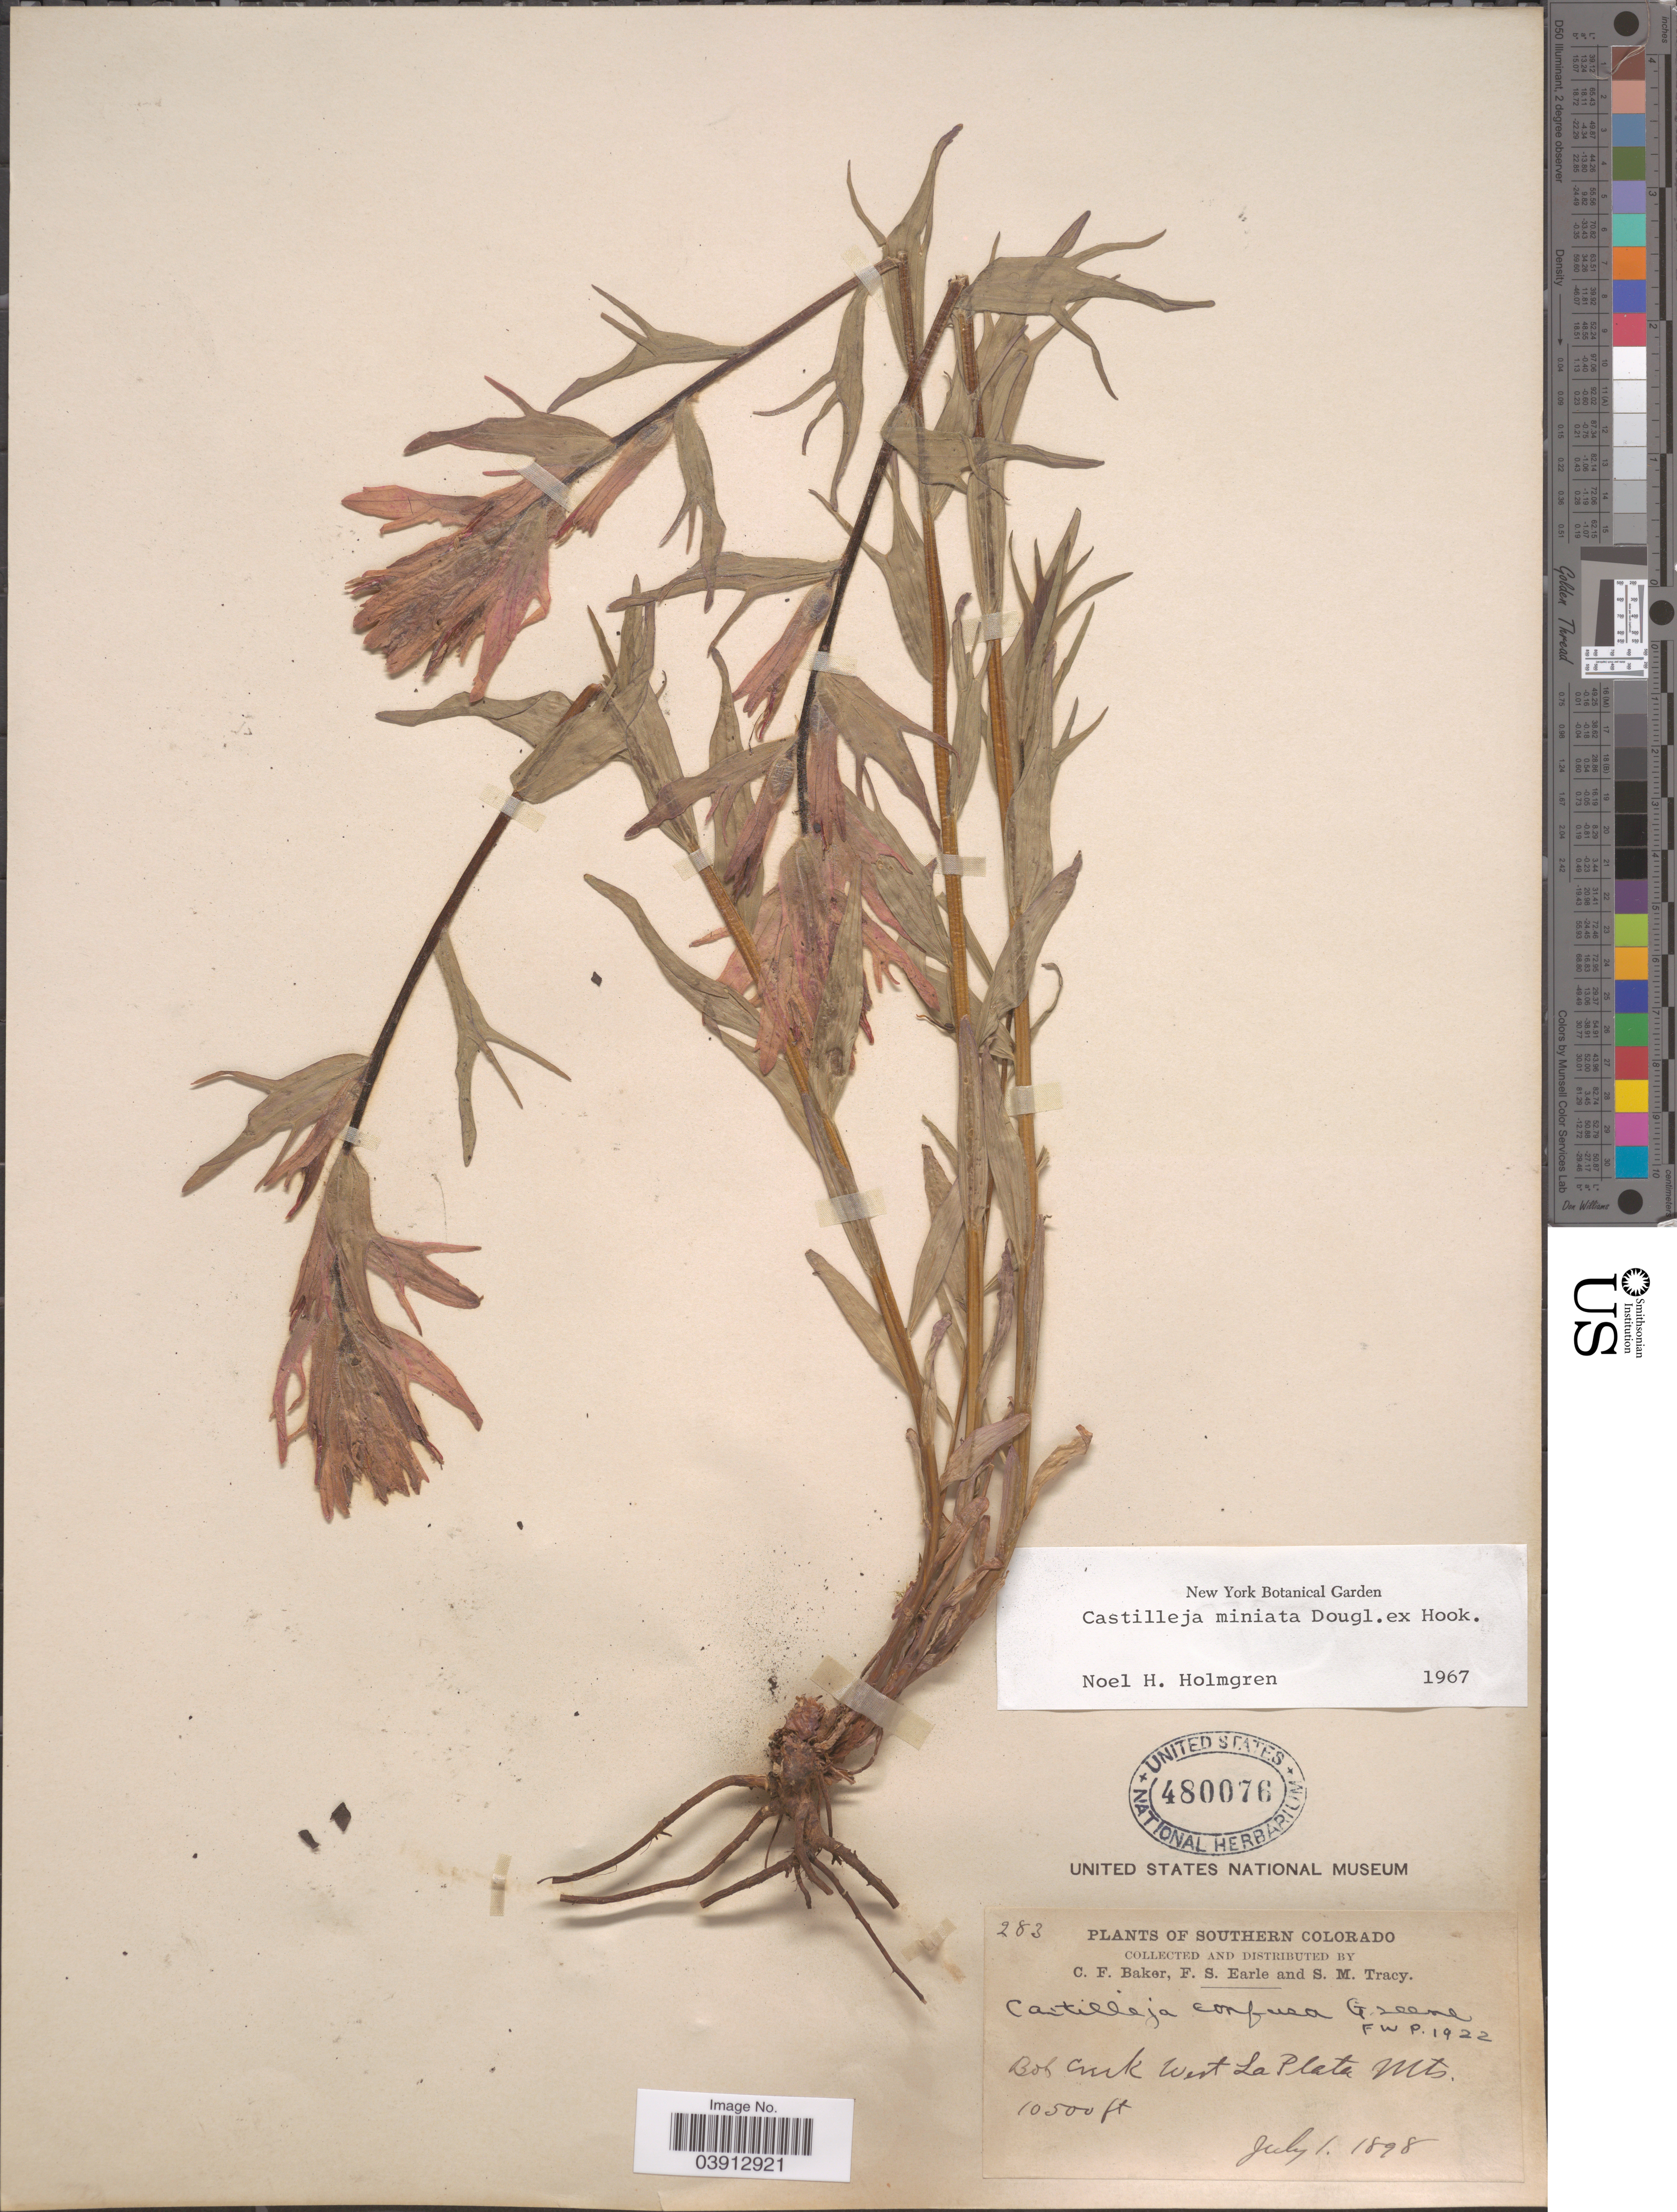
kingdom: Plantae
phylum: Tracheophyta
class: Magnoliopsida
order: Lamiales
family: Orobanchaceae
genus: Castilleja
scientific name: Castilleja miniata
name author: Douglas ex Hook.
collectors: C. F. Baker, F. S. Earle & S. M. Tracy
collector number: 283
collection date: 1898-07-01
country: United States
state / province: Colorado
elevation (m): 3200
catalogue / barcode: US 480076